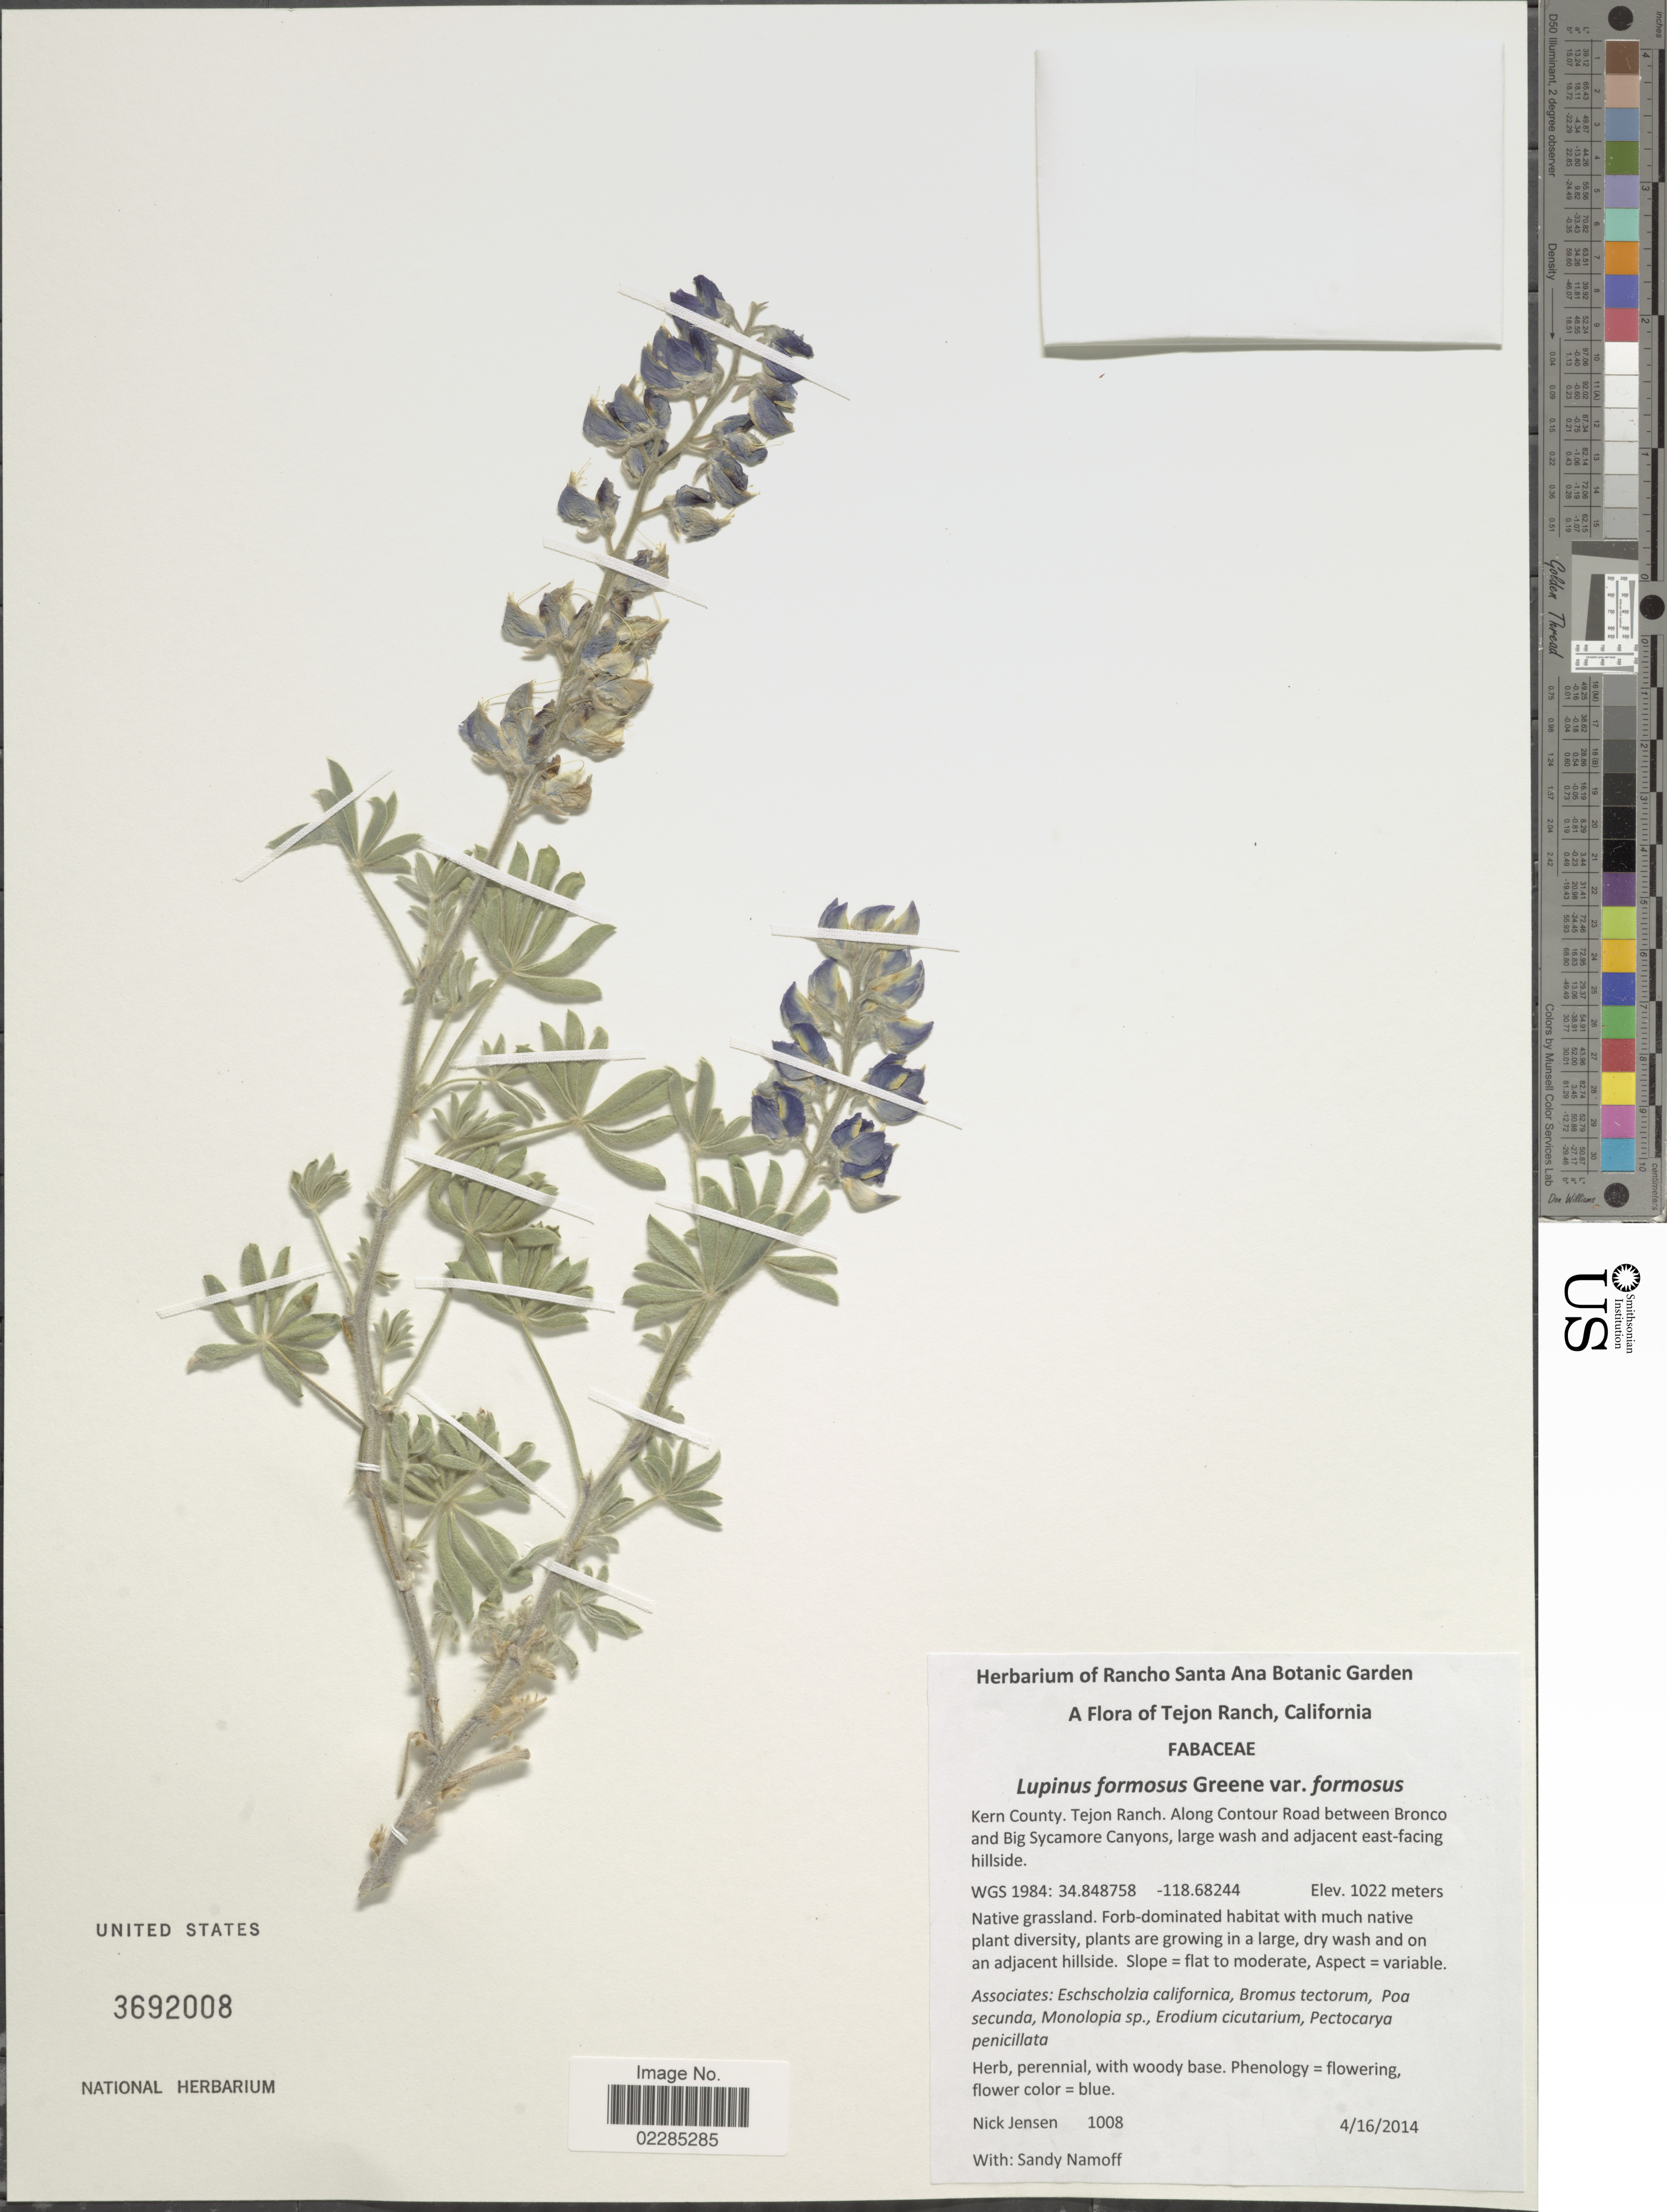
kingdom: Plantae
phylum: Tracheophyta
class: Magnoliopsida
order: Fabales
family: Fabaceae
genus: Lupinus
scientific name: Lupinus formosus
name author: Greene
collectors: N. Jensen & S. M. Namoff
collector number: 1008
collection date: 2014-04-16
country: United States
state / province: California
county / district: Kern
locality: Tejon Ranch, Kern County. Tejon Ranch. Along Contour Road between Bronco and Big Sycamore Canyons, large wash and adjacent east-facing hillside. WGS 1984: 34.848758 -118.68244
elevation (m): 1022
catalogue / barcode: US 3692008